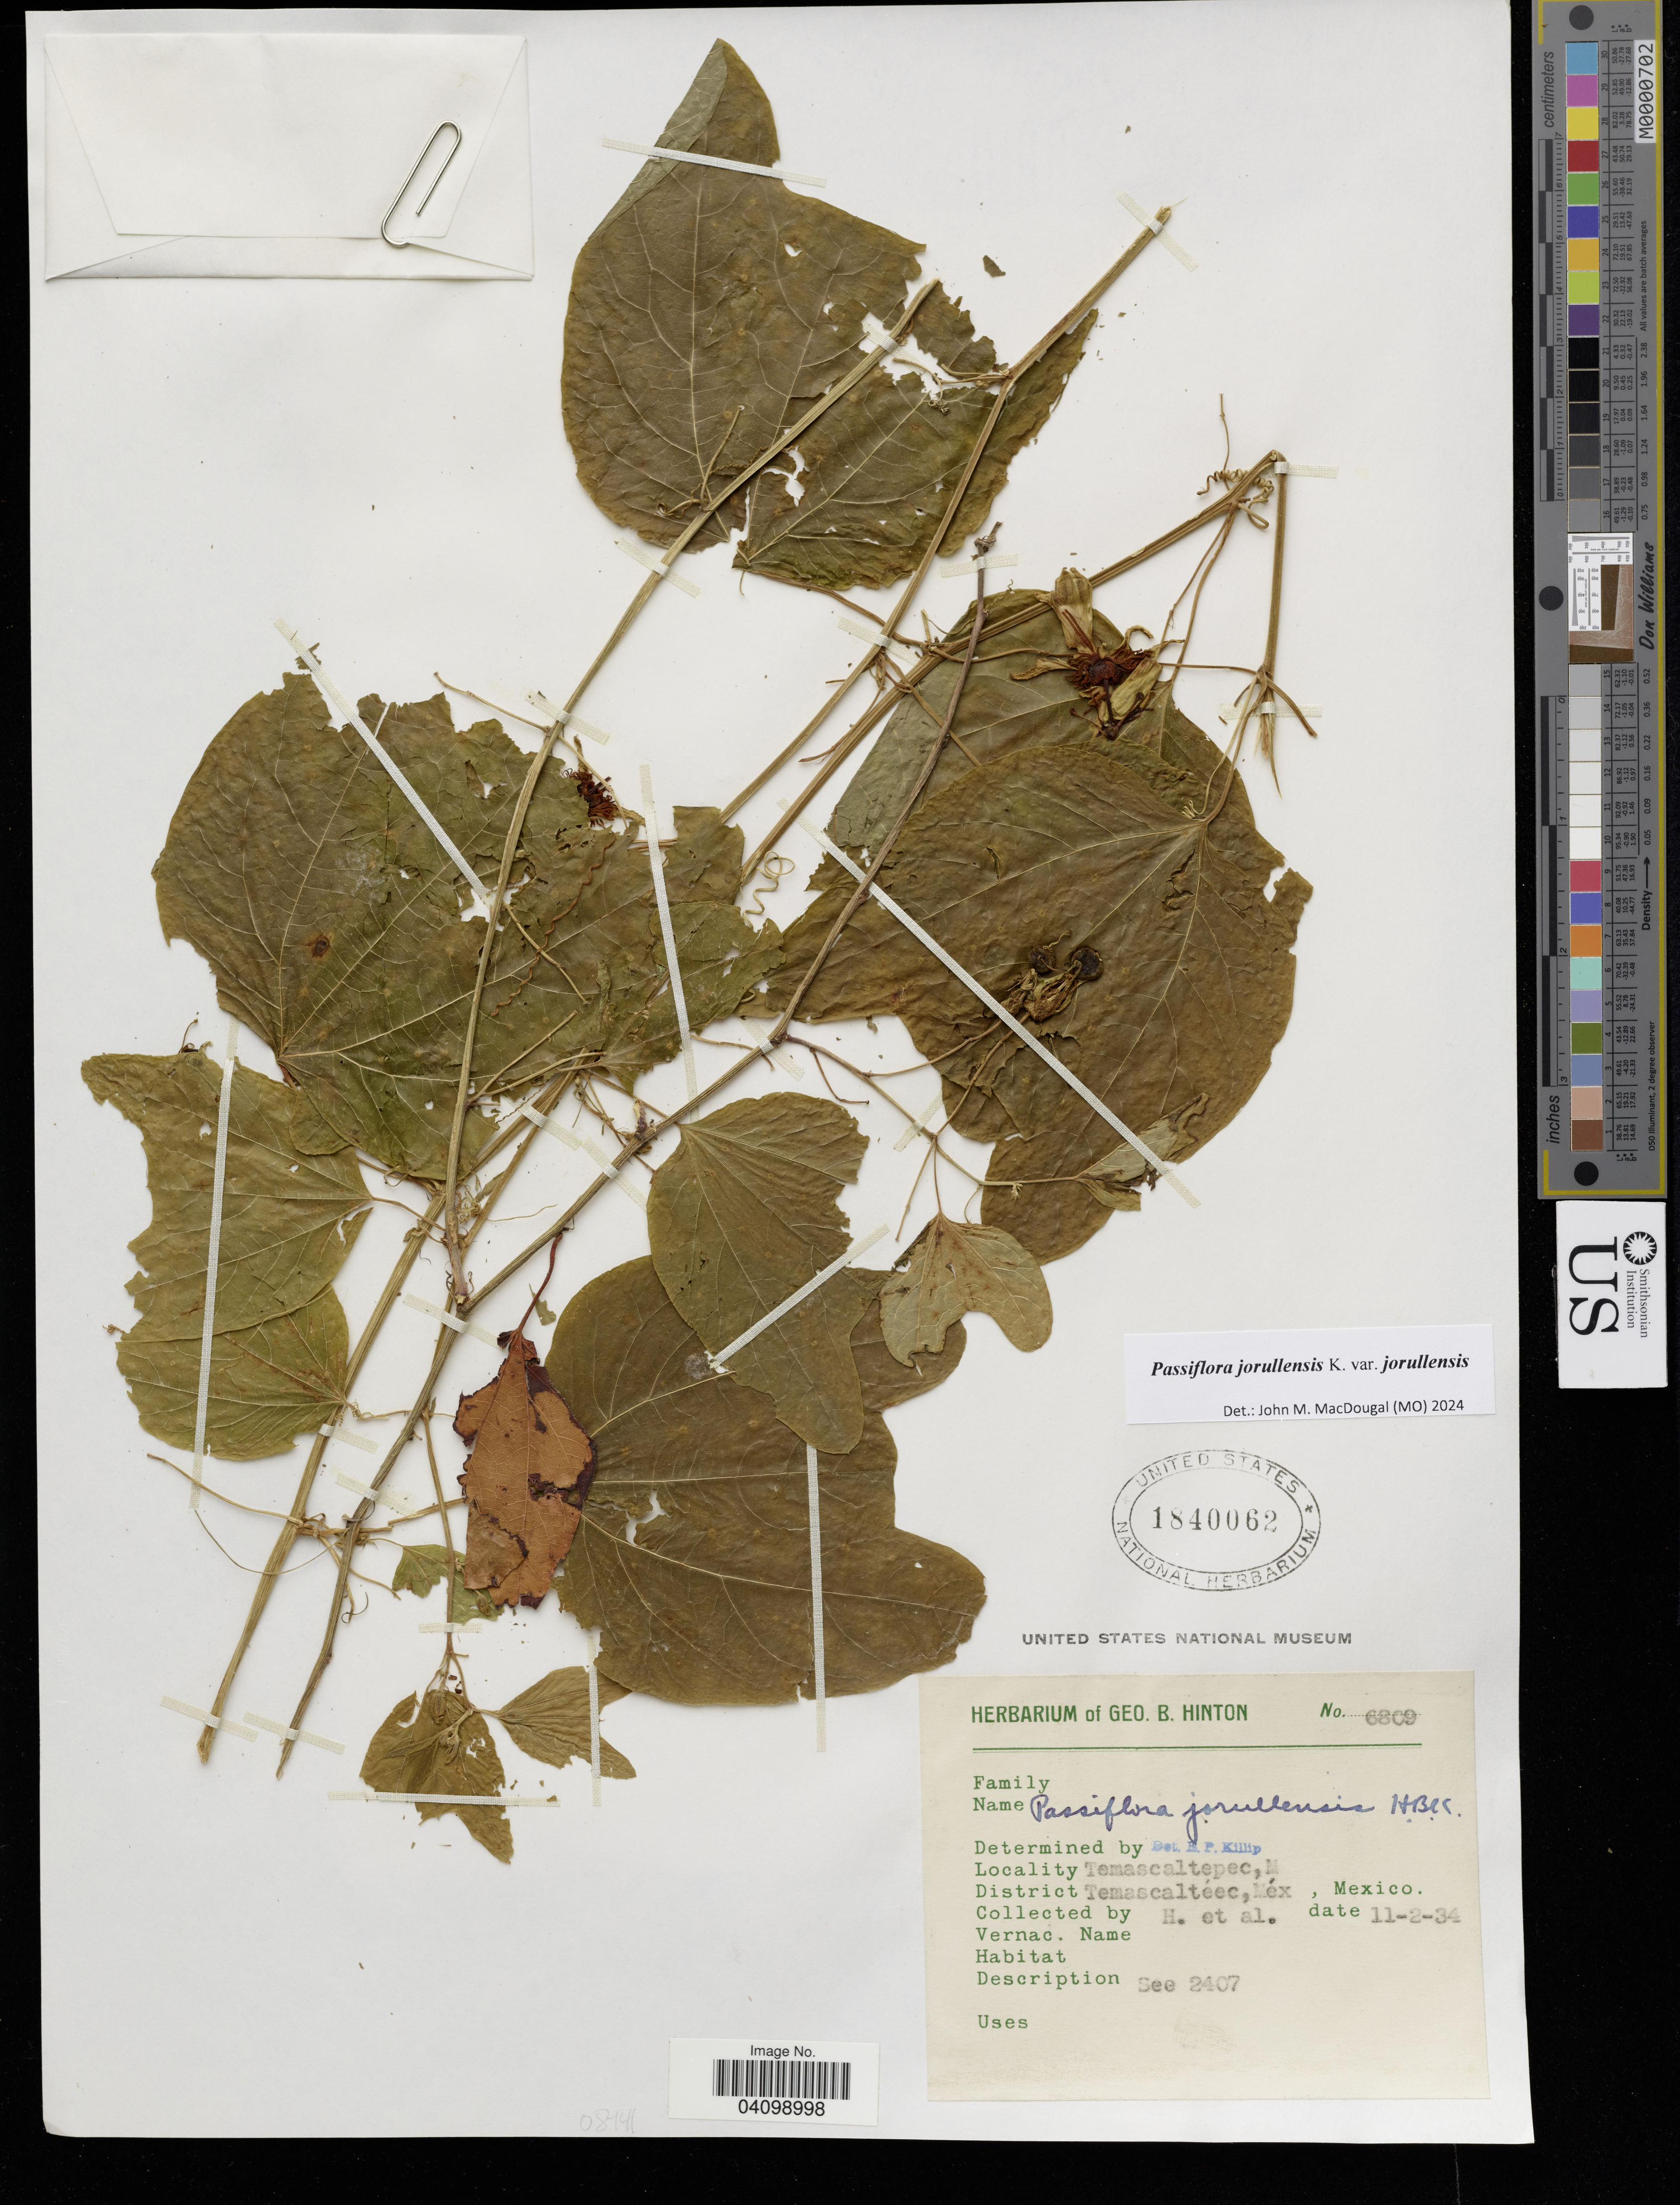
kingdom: Plantae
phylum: Tracheophyta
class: Magnoliopsida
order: Malpighiales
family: Passifloraceae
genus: Passiflora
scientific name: Passiflora jorullensis var. jorullensis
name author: Kunth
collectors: G. B. Hinton & et al.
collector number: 6809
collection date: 1934-02-11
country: Mexico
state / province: México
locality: Temascaltepec. Temascaltéec.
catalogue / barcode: US 1840062